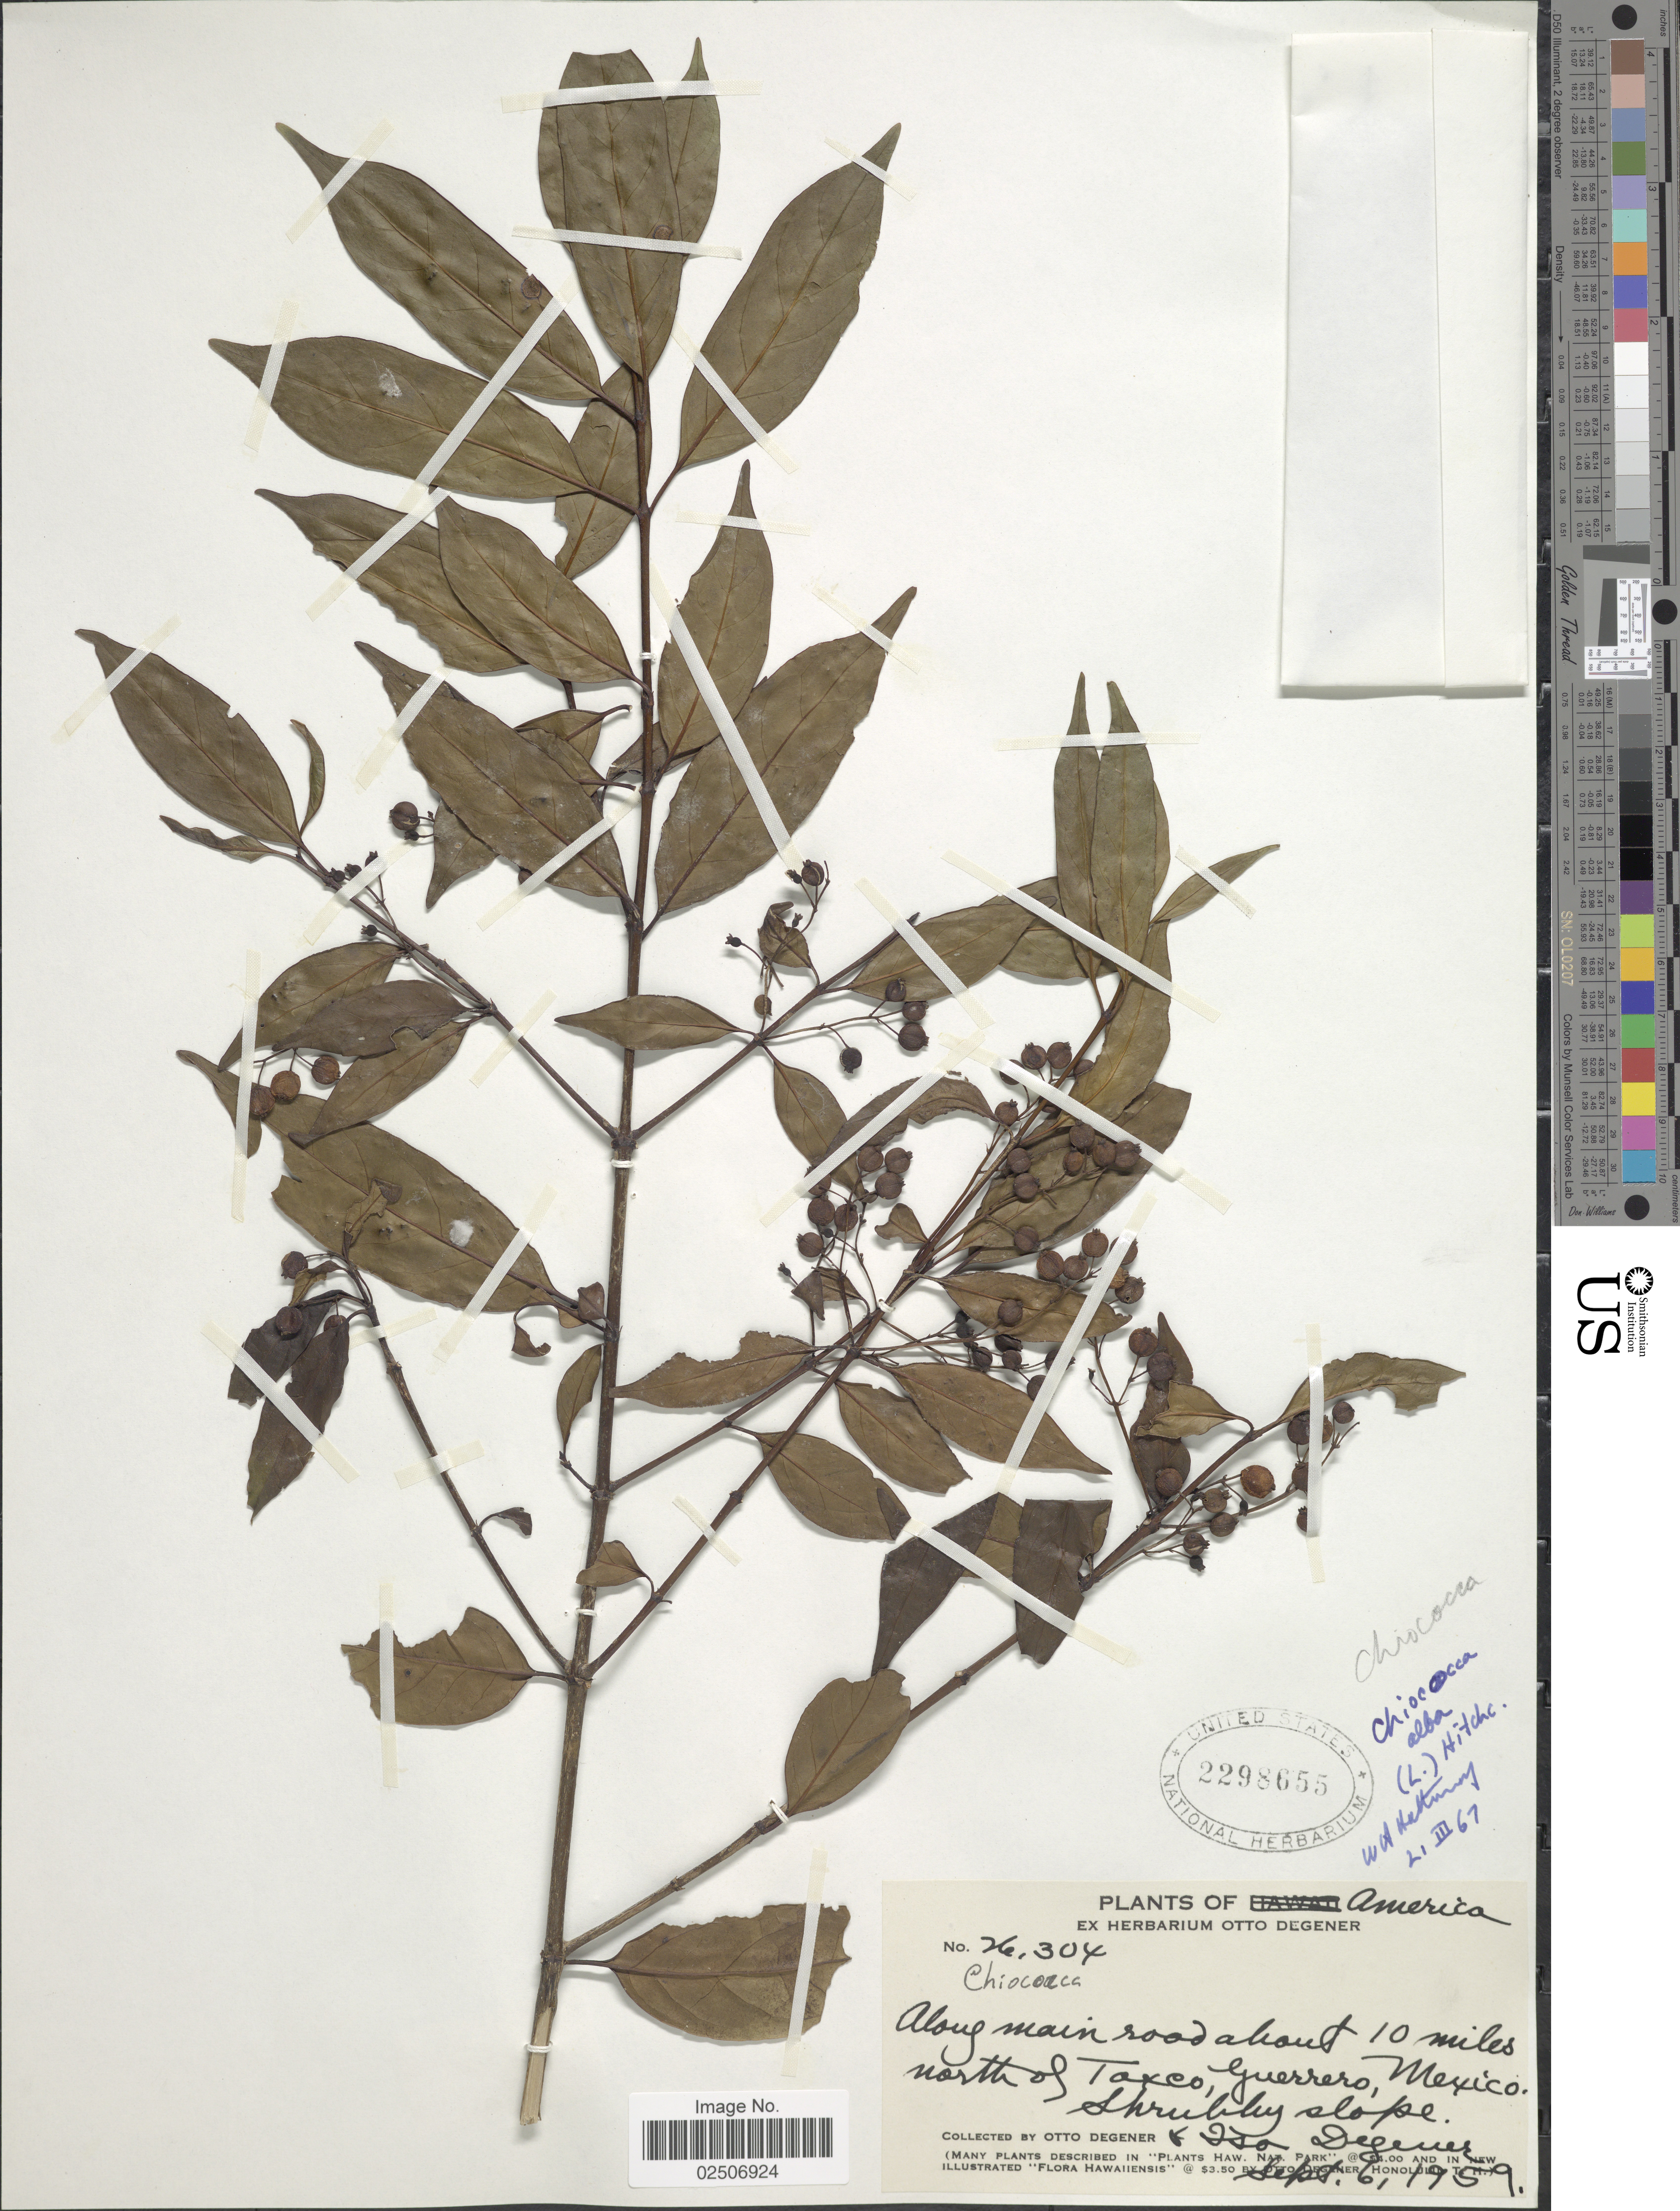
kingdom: Plantae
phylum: Tracheophyta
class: Magnoliopsida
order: Gentianales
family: Rubiaceae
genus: Chiococca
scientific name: Chiococca alba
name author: (L.) Hitchc.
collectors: O. Degener & I. Degener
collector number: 26304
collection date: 1959-09-06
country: Mexico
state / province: Guerrero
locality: Along main road about 10 miles north of Taxco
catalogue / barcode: US 2298655